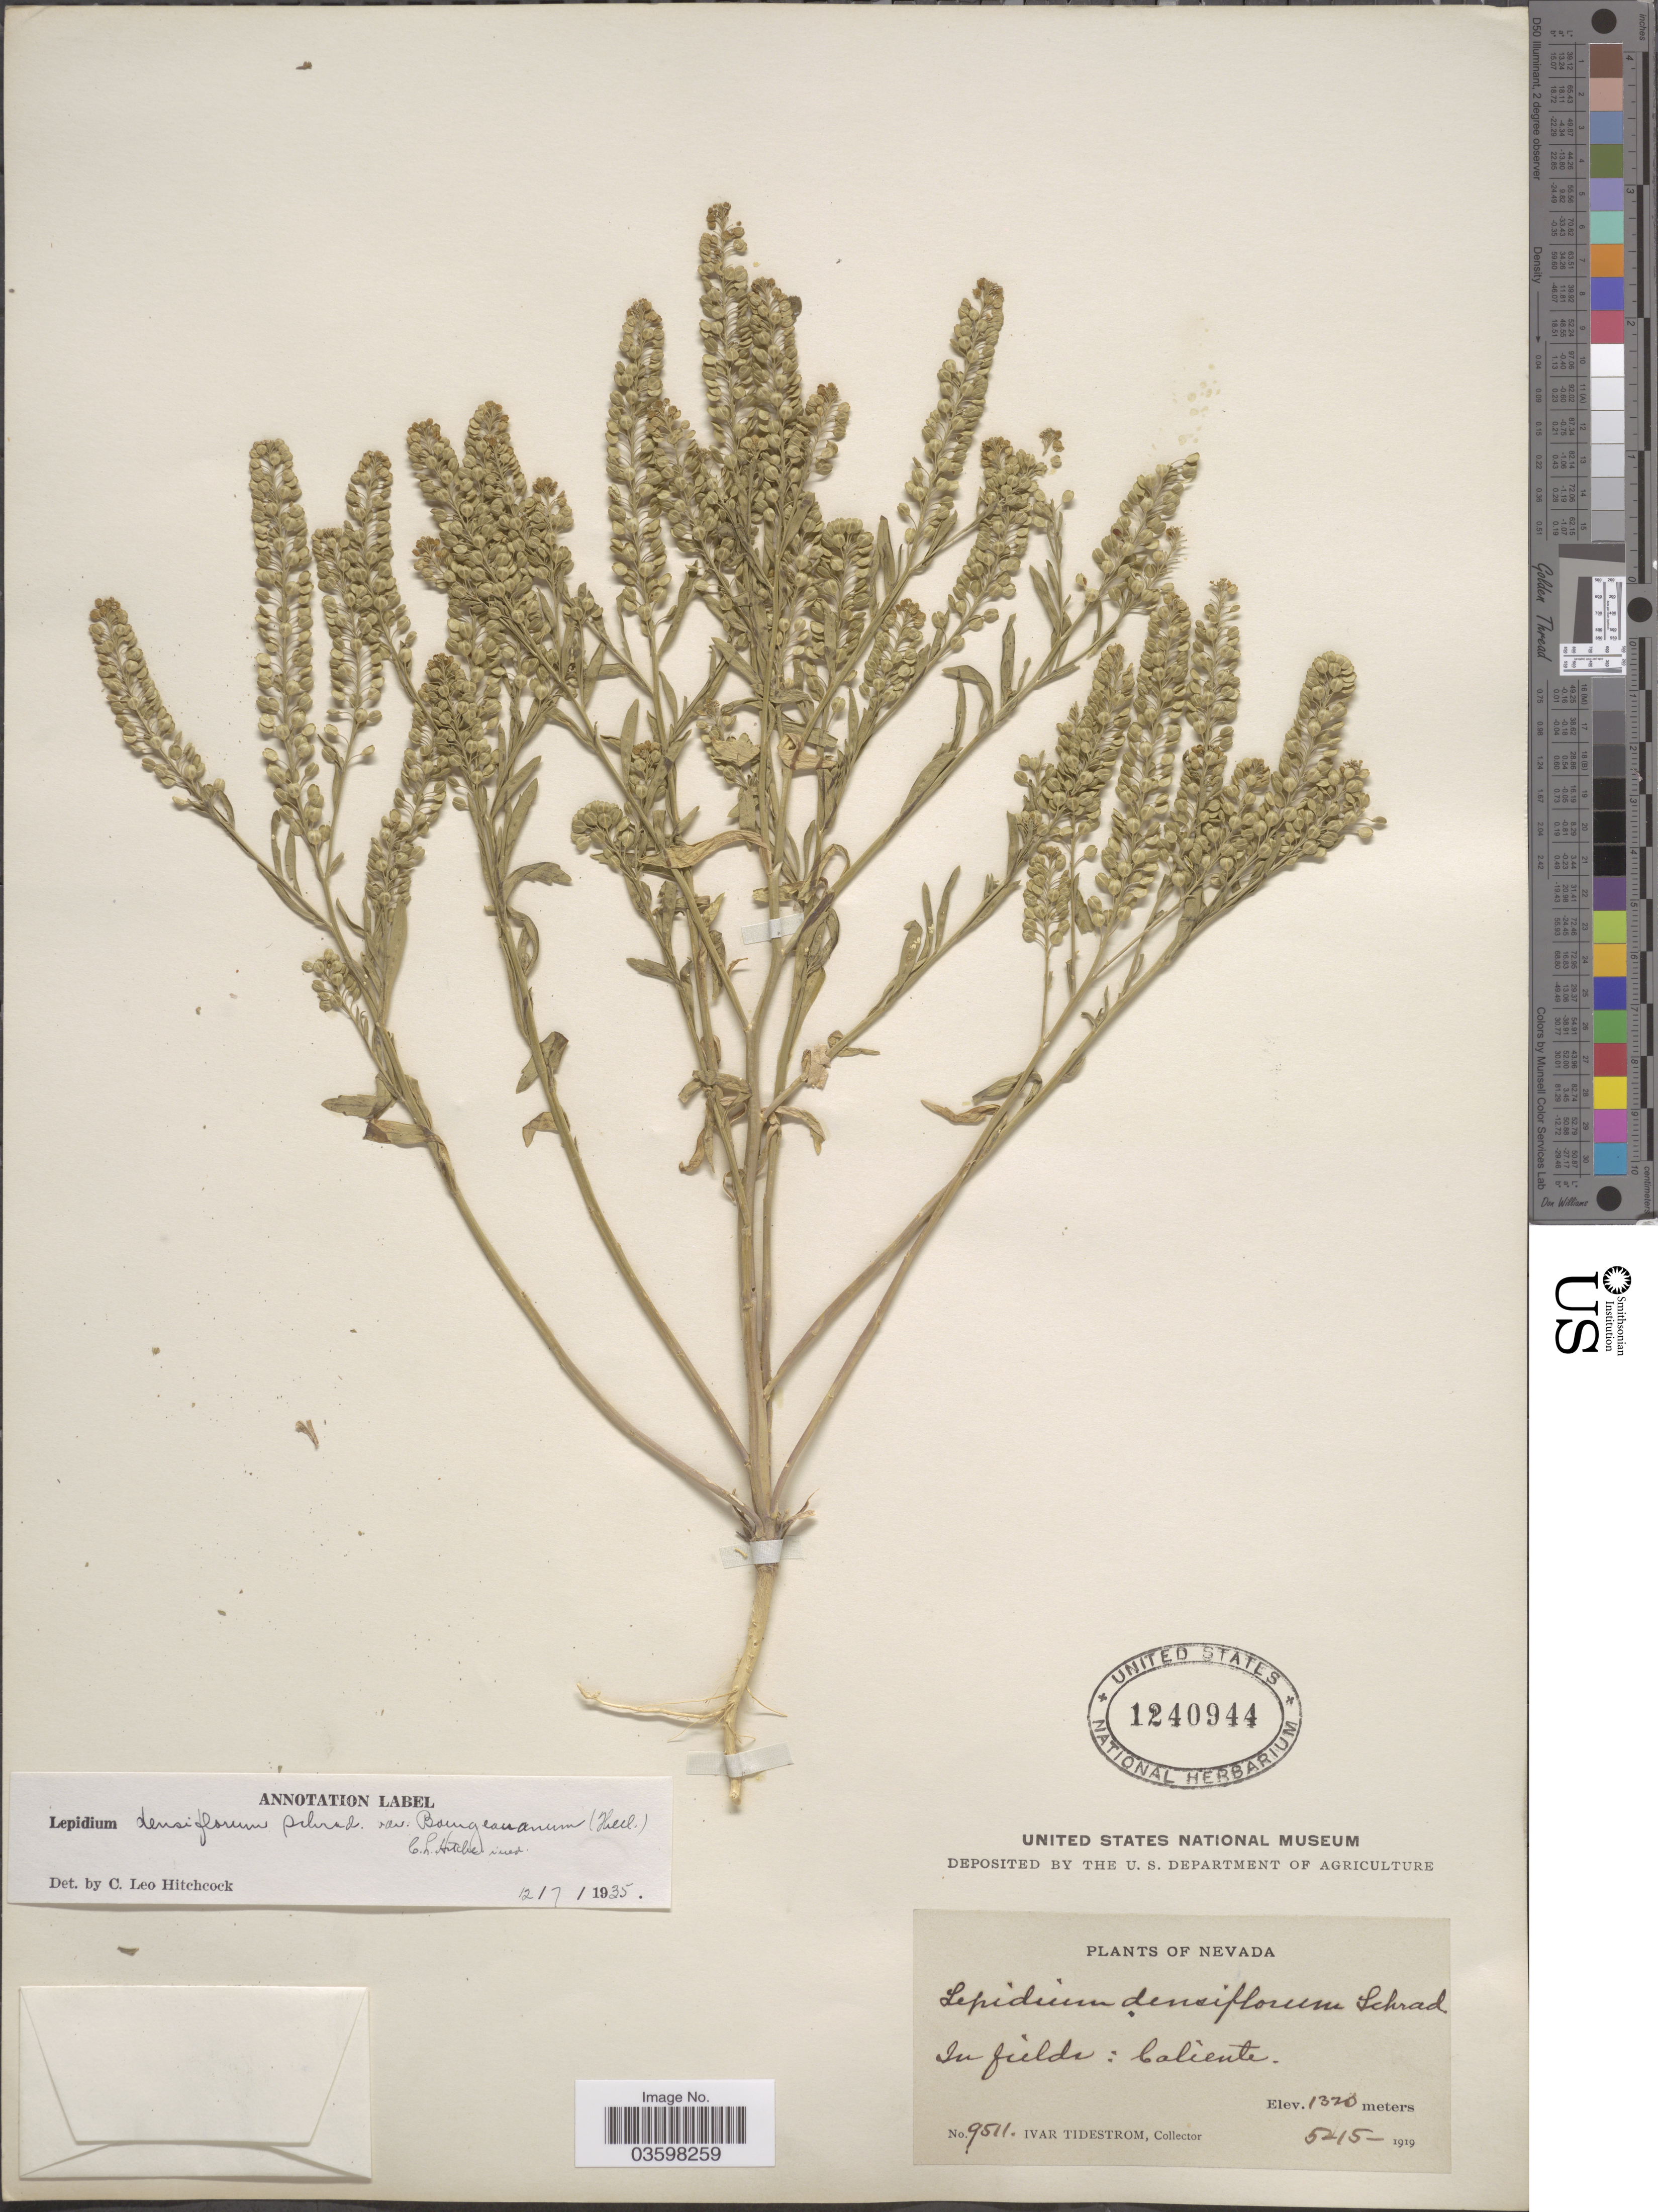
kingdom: Plantae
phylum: Tracheophyta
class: Magnoliopsida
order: Brassicales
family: Brassicaceae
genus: Lepidium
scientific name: Lepidium densiflorum var. bourgeauanum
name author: (Thell.) C.L. Hitchc.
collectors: I. F. Tidestrom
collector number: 9511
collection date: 1919-05-15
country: United States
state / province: Nevada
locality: In fields: Caliente.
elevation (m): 1320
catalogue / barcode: US 1240944